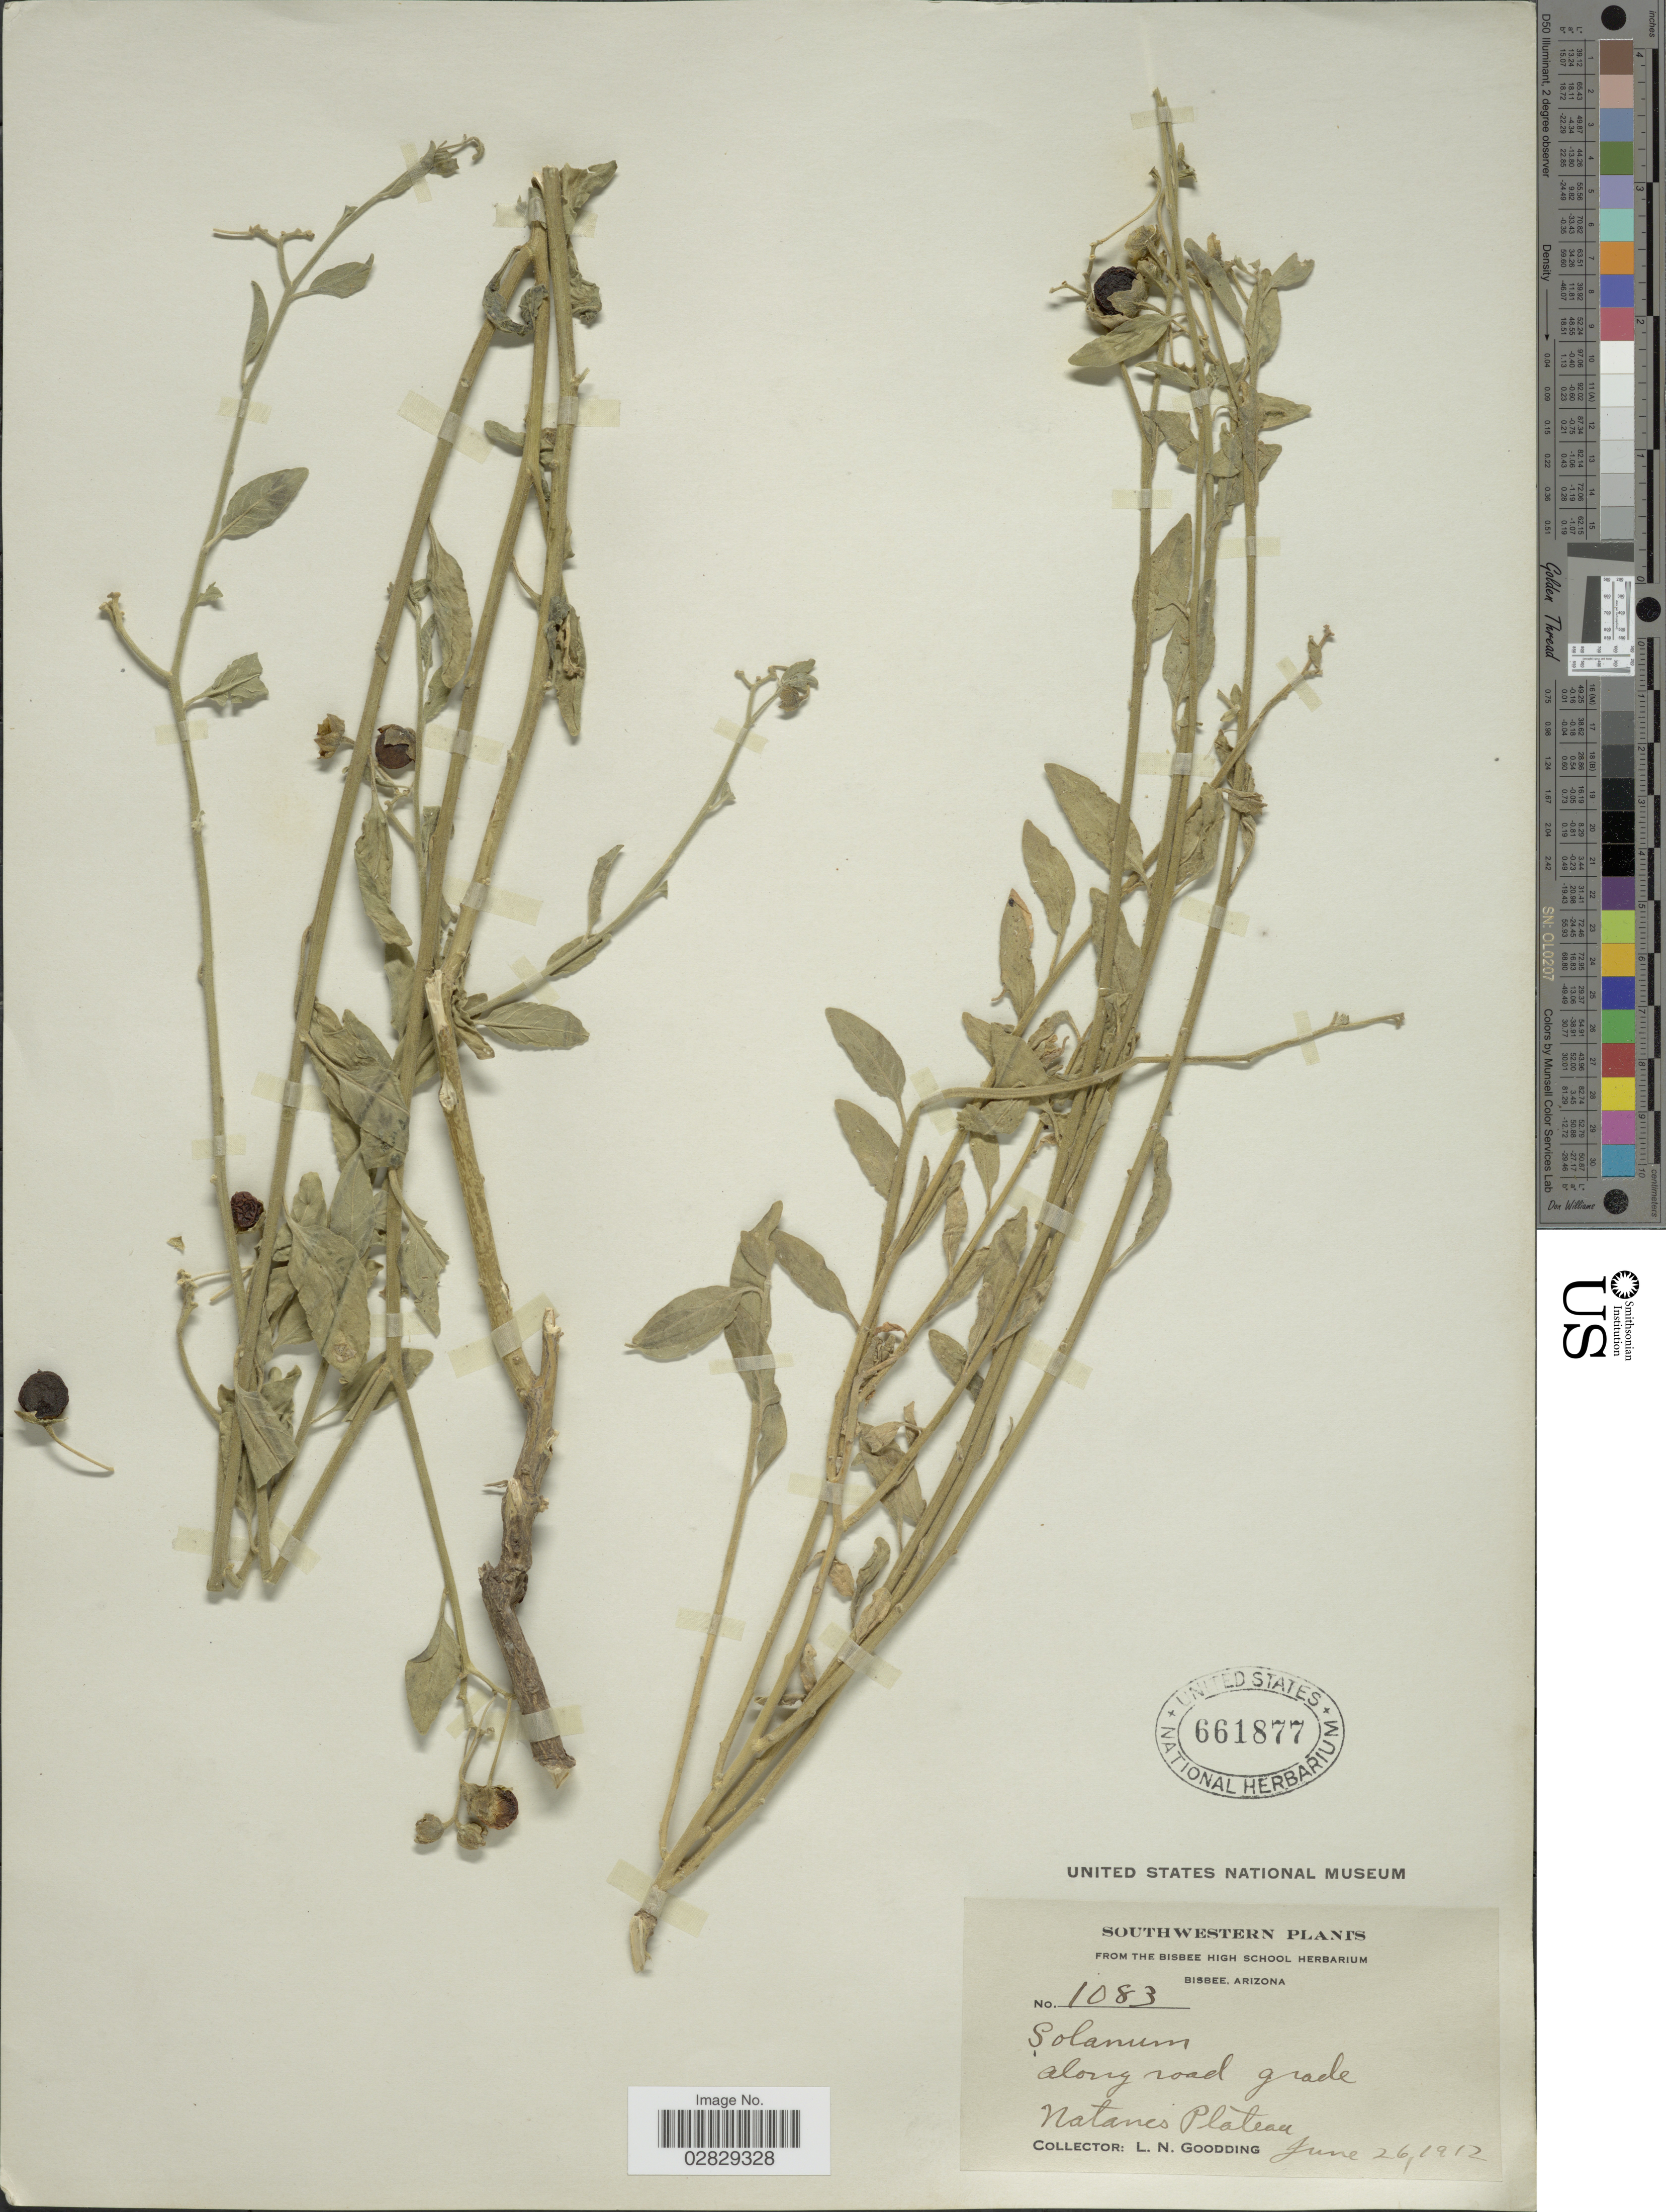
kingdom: Plantae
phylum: Tracheophyta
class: Magnoliopsida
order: Solanales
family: Solanaceae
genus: Solanum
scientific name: Solanum sp.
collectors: L. N. Goodding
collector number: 1083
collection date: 1912-06-26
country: United States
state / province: Arizona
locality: Southwestern. Along road grade, Natanes Plateau.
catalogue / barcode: US 661877